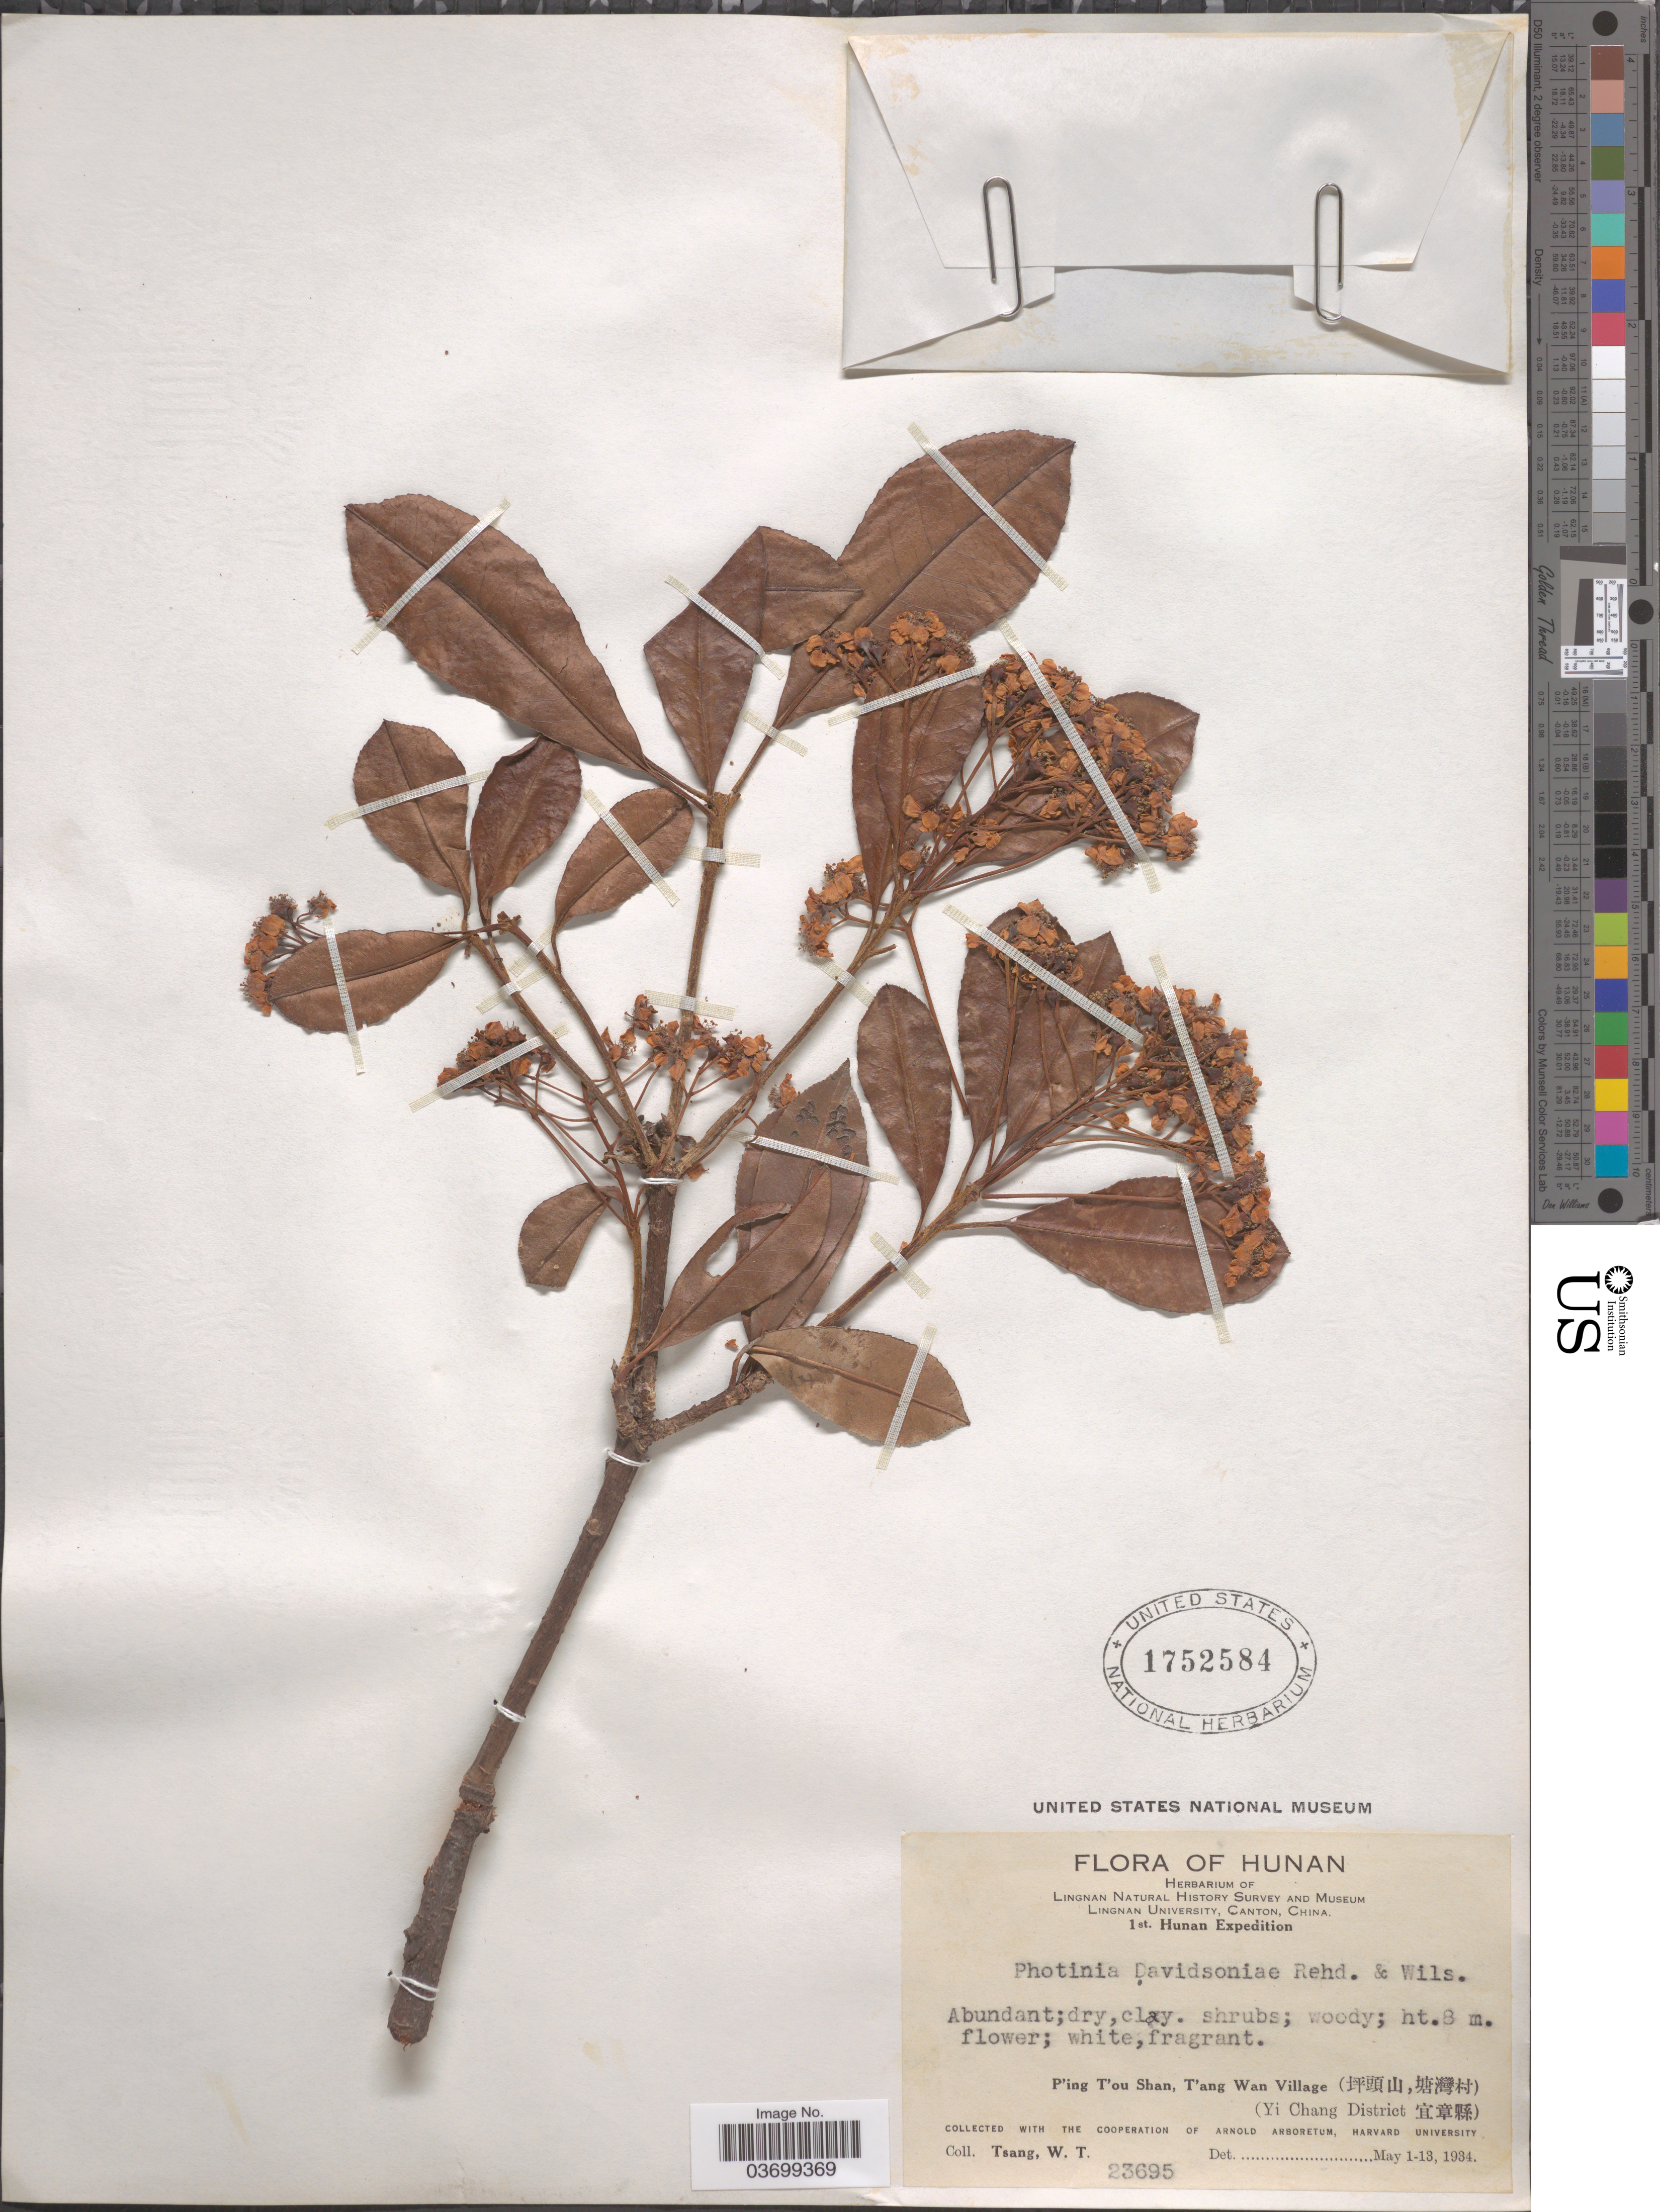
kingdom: Plantae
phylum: Tracheophyta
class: Magnoliopsida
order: Rosales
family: Rosaceae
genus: Photinia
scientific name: Photinia davidsoniae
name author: Rehder & E.H. Wilson in Sarg.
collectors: W. T. Tsang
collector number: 23695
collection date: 1934-05-01/1934-05-13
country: China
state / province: Hunan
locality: P'ing T'ou Shan, T'ang Wan Village (X). (Yi Chang District X).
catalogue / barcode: US 1752584